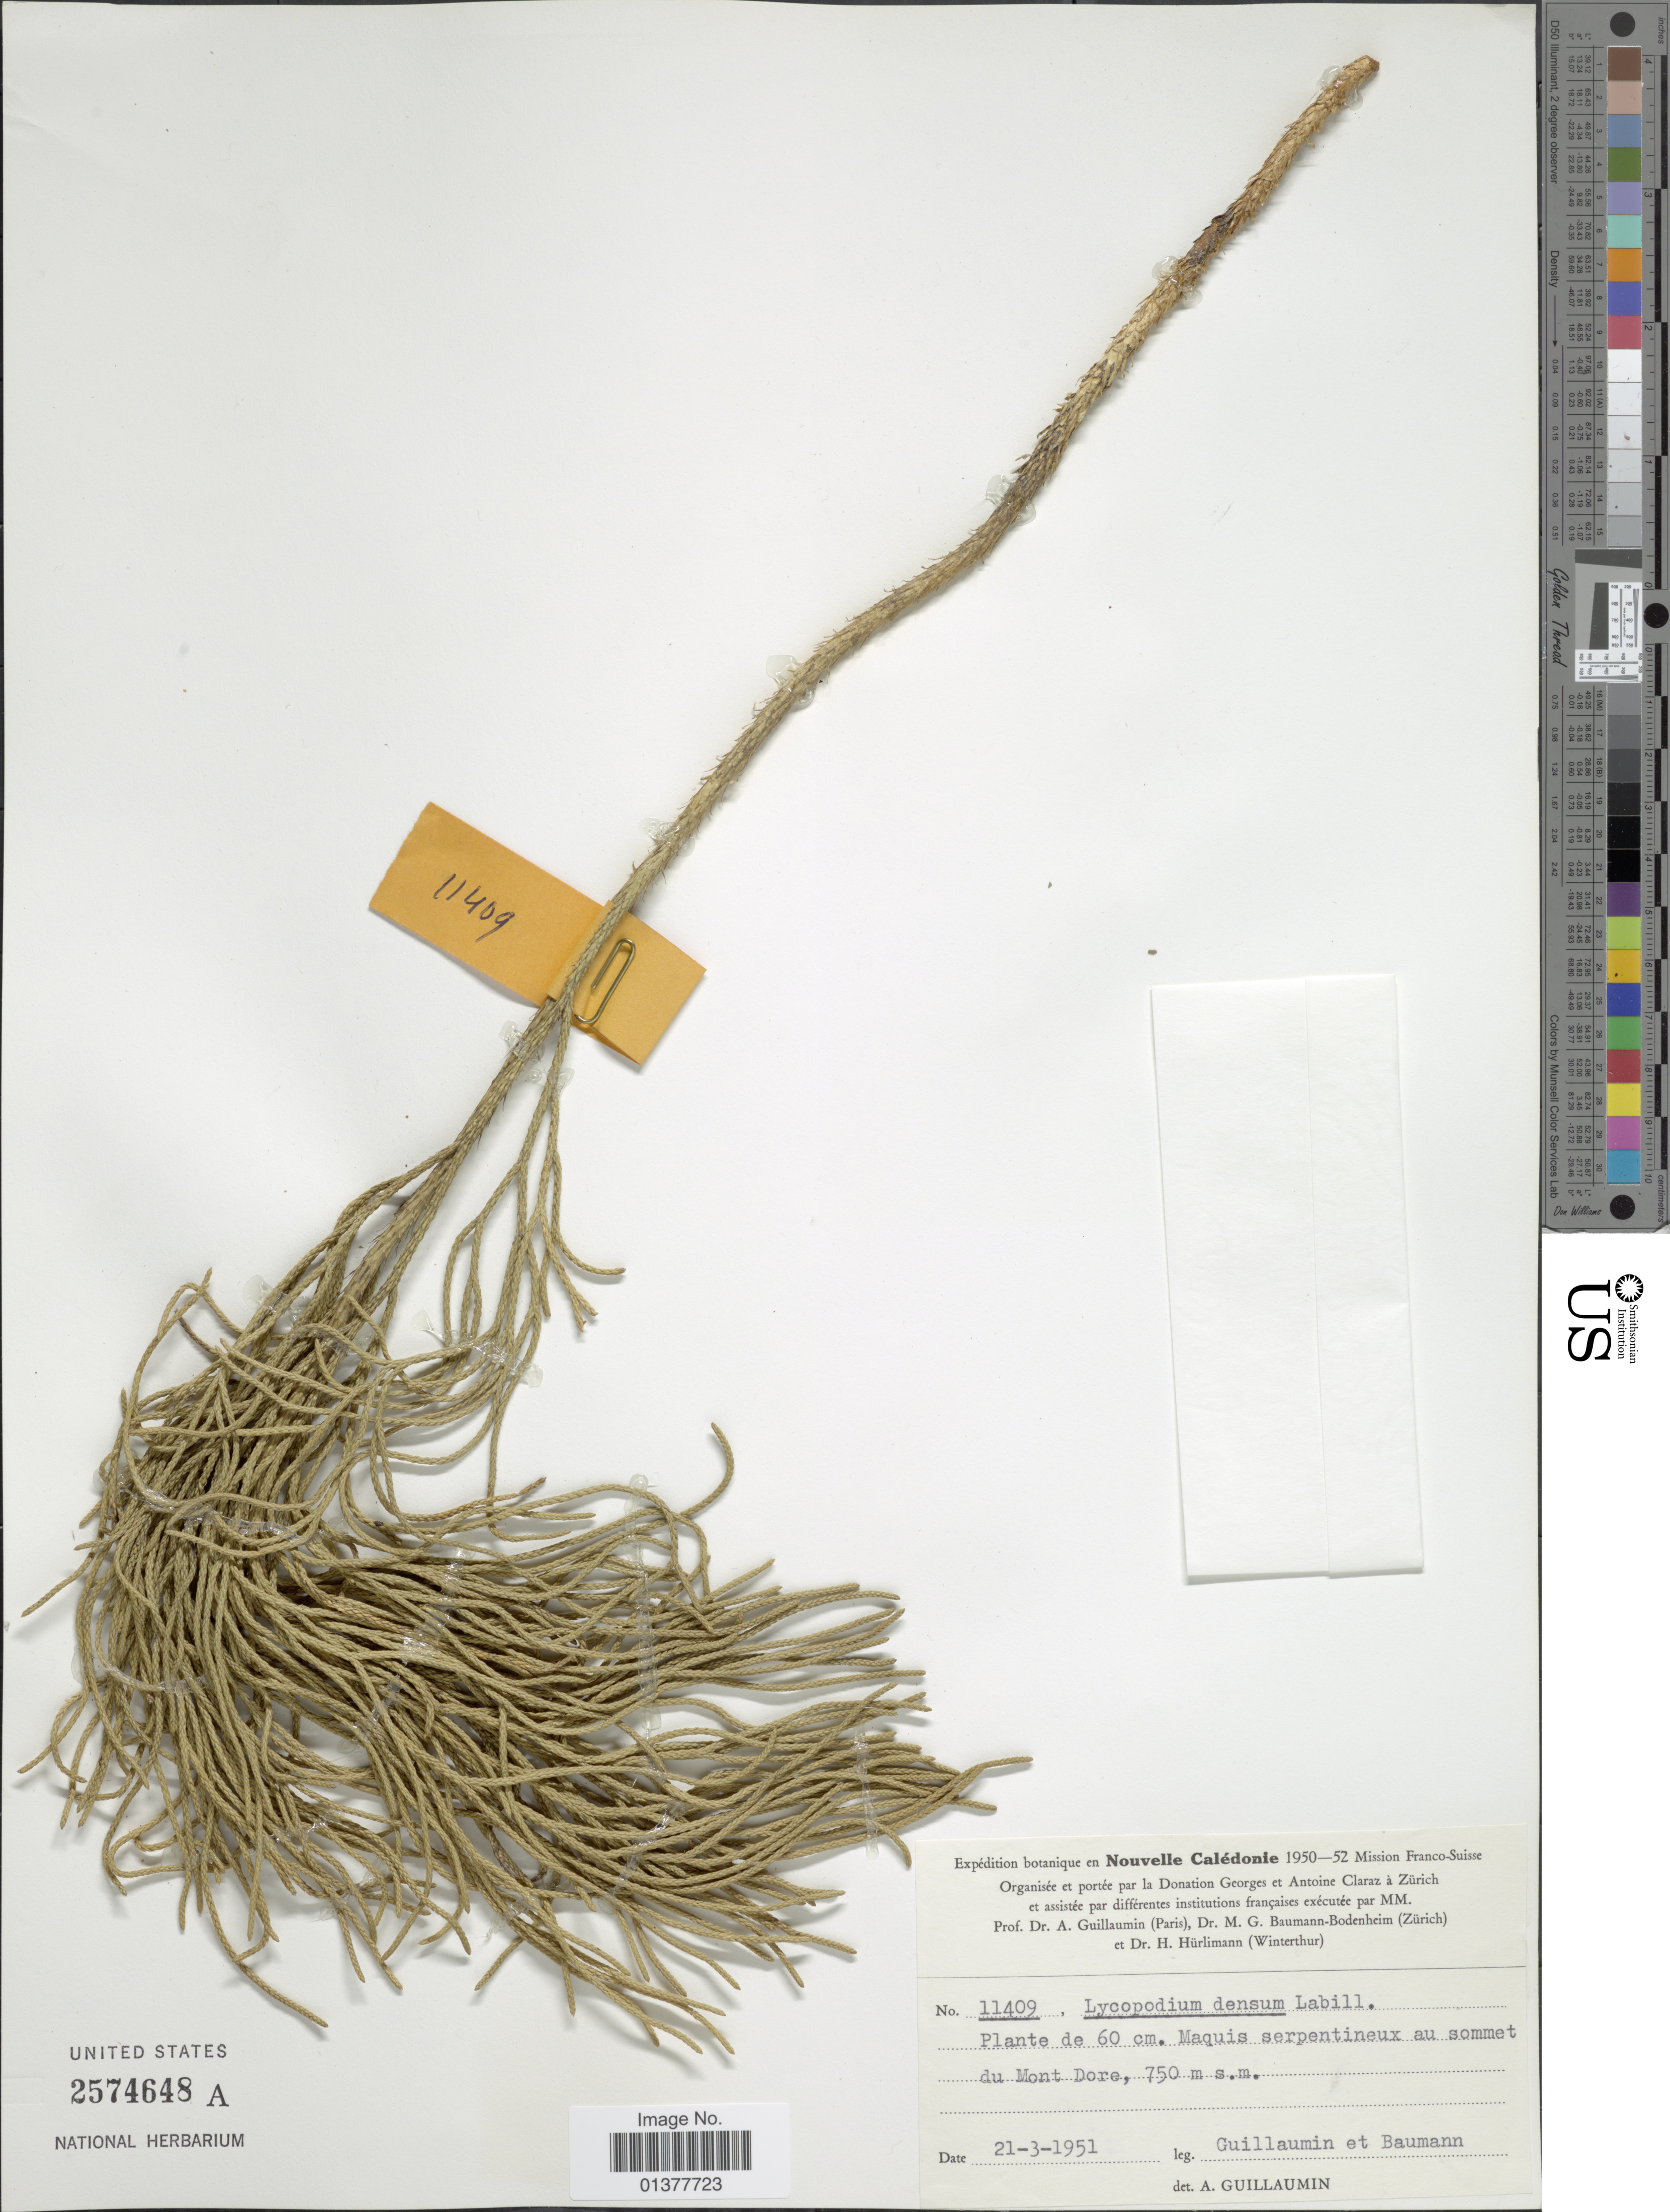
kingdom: Plantae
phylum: Tracheophyta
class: Lycopodiopsida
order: Lycopodiales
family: Lycopodiaceae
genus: Pseudolycopodium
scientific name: Pseudolycopodium densum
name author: (Rothm.) Holub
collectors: A. Guillaumin & M. G. Baumann-Bodenheim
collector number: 11409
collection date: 1951-03-21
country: New Caledonia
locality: Maquis serpentineux au sommet du Mont Dore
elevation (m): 750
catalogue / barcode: US 2574648A